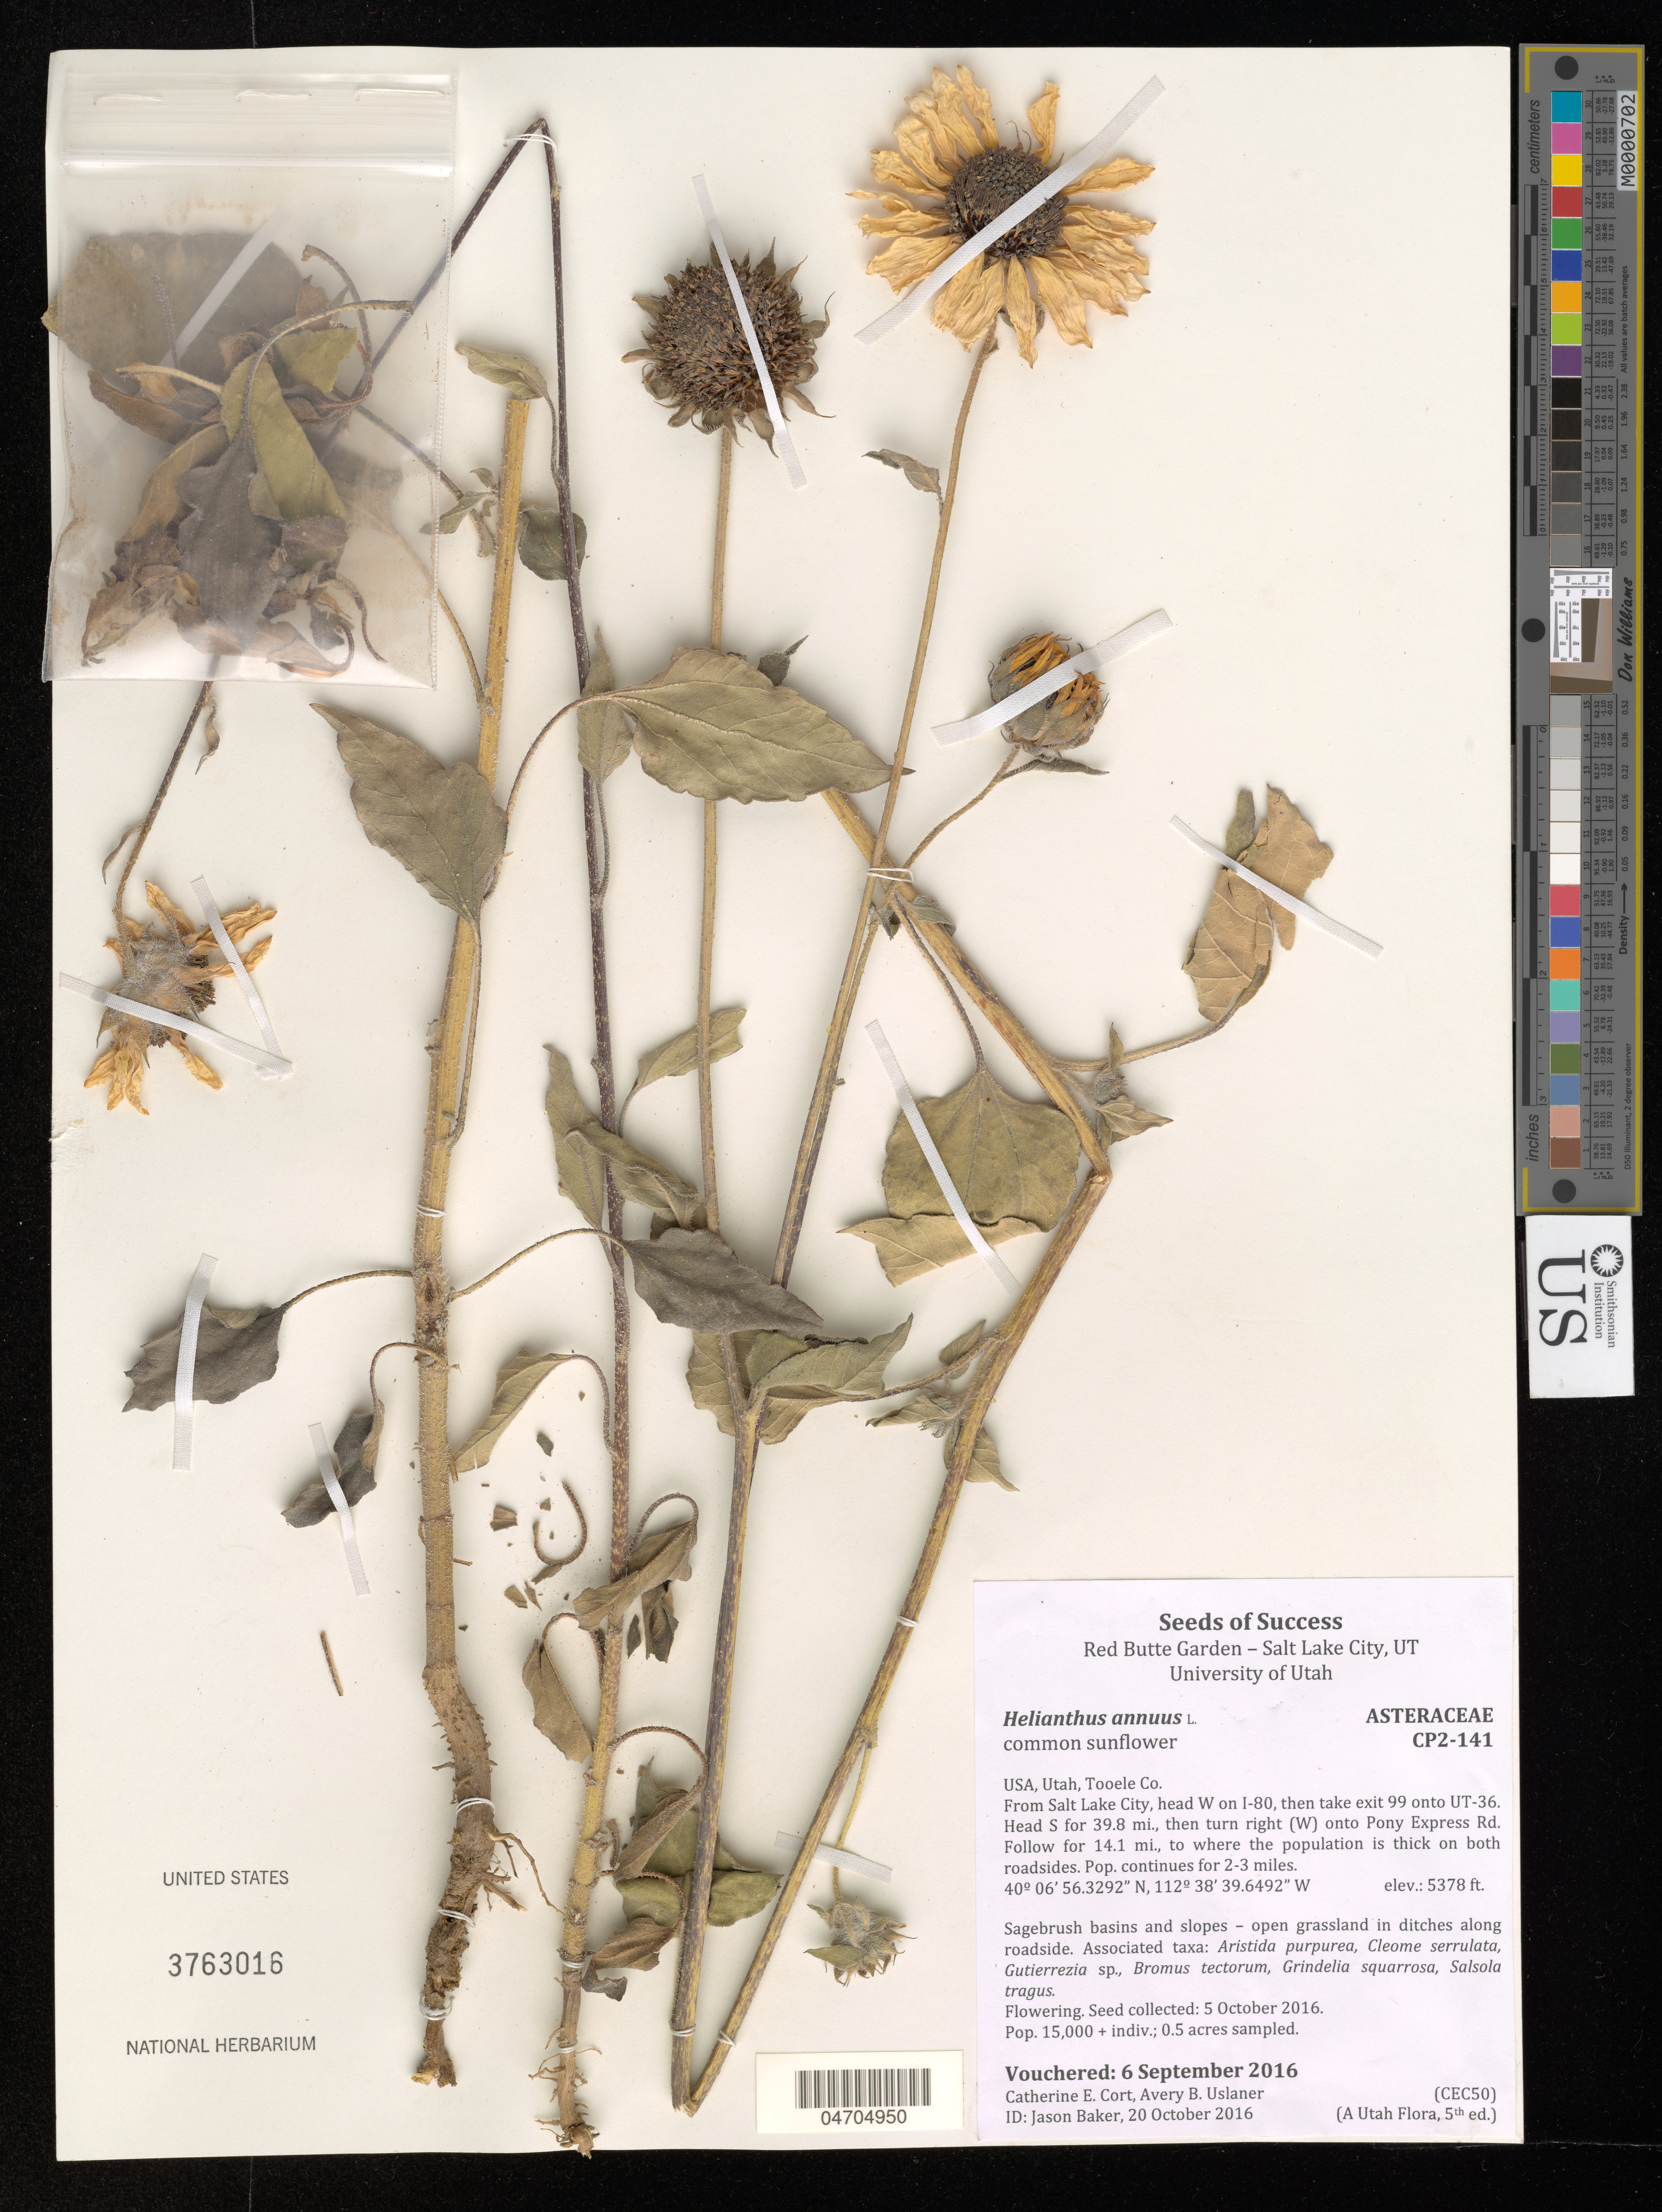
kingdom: Plantae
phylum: Tracheophyta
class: Magnoliopsida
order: Asterales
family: Asteraceae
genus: Helianthus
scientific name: Helianthus annuus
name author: L.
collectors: C. Cort & A. Uslaner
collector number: CEC50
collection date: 2016-09-06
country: United States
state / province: Utah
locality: Tooele Co. From Salt Lake City, head W on I-80, then take exit 99 onto UT-36. Head S for 39.8 mi., then turn right (W) onto Pony Express Rd. Follow for 14.1 mi., to where the population is thick on both roadsides. Pop. continues for 2-3 miles.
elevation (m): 1639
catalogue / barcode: US 3763016